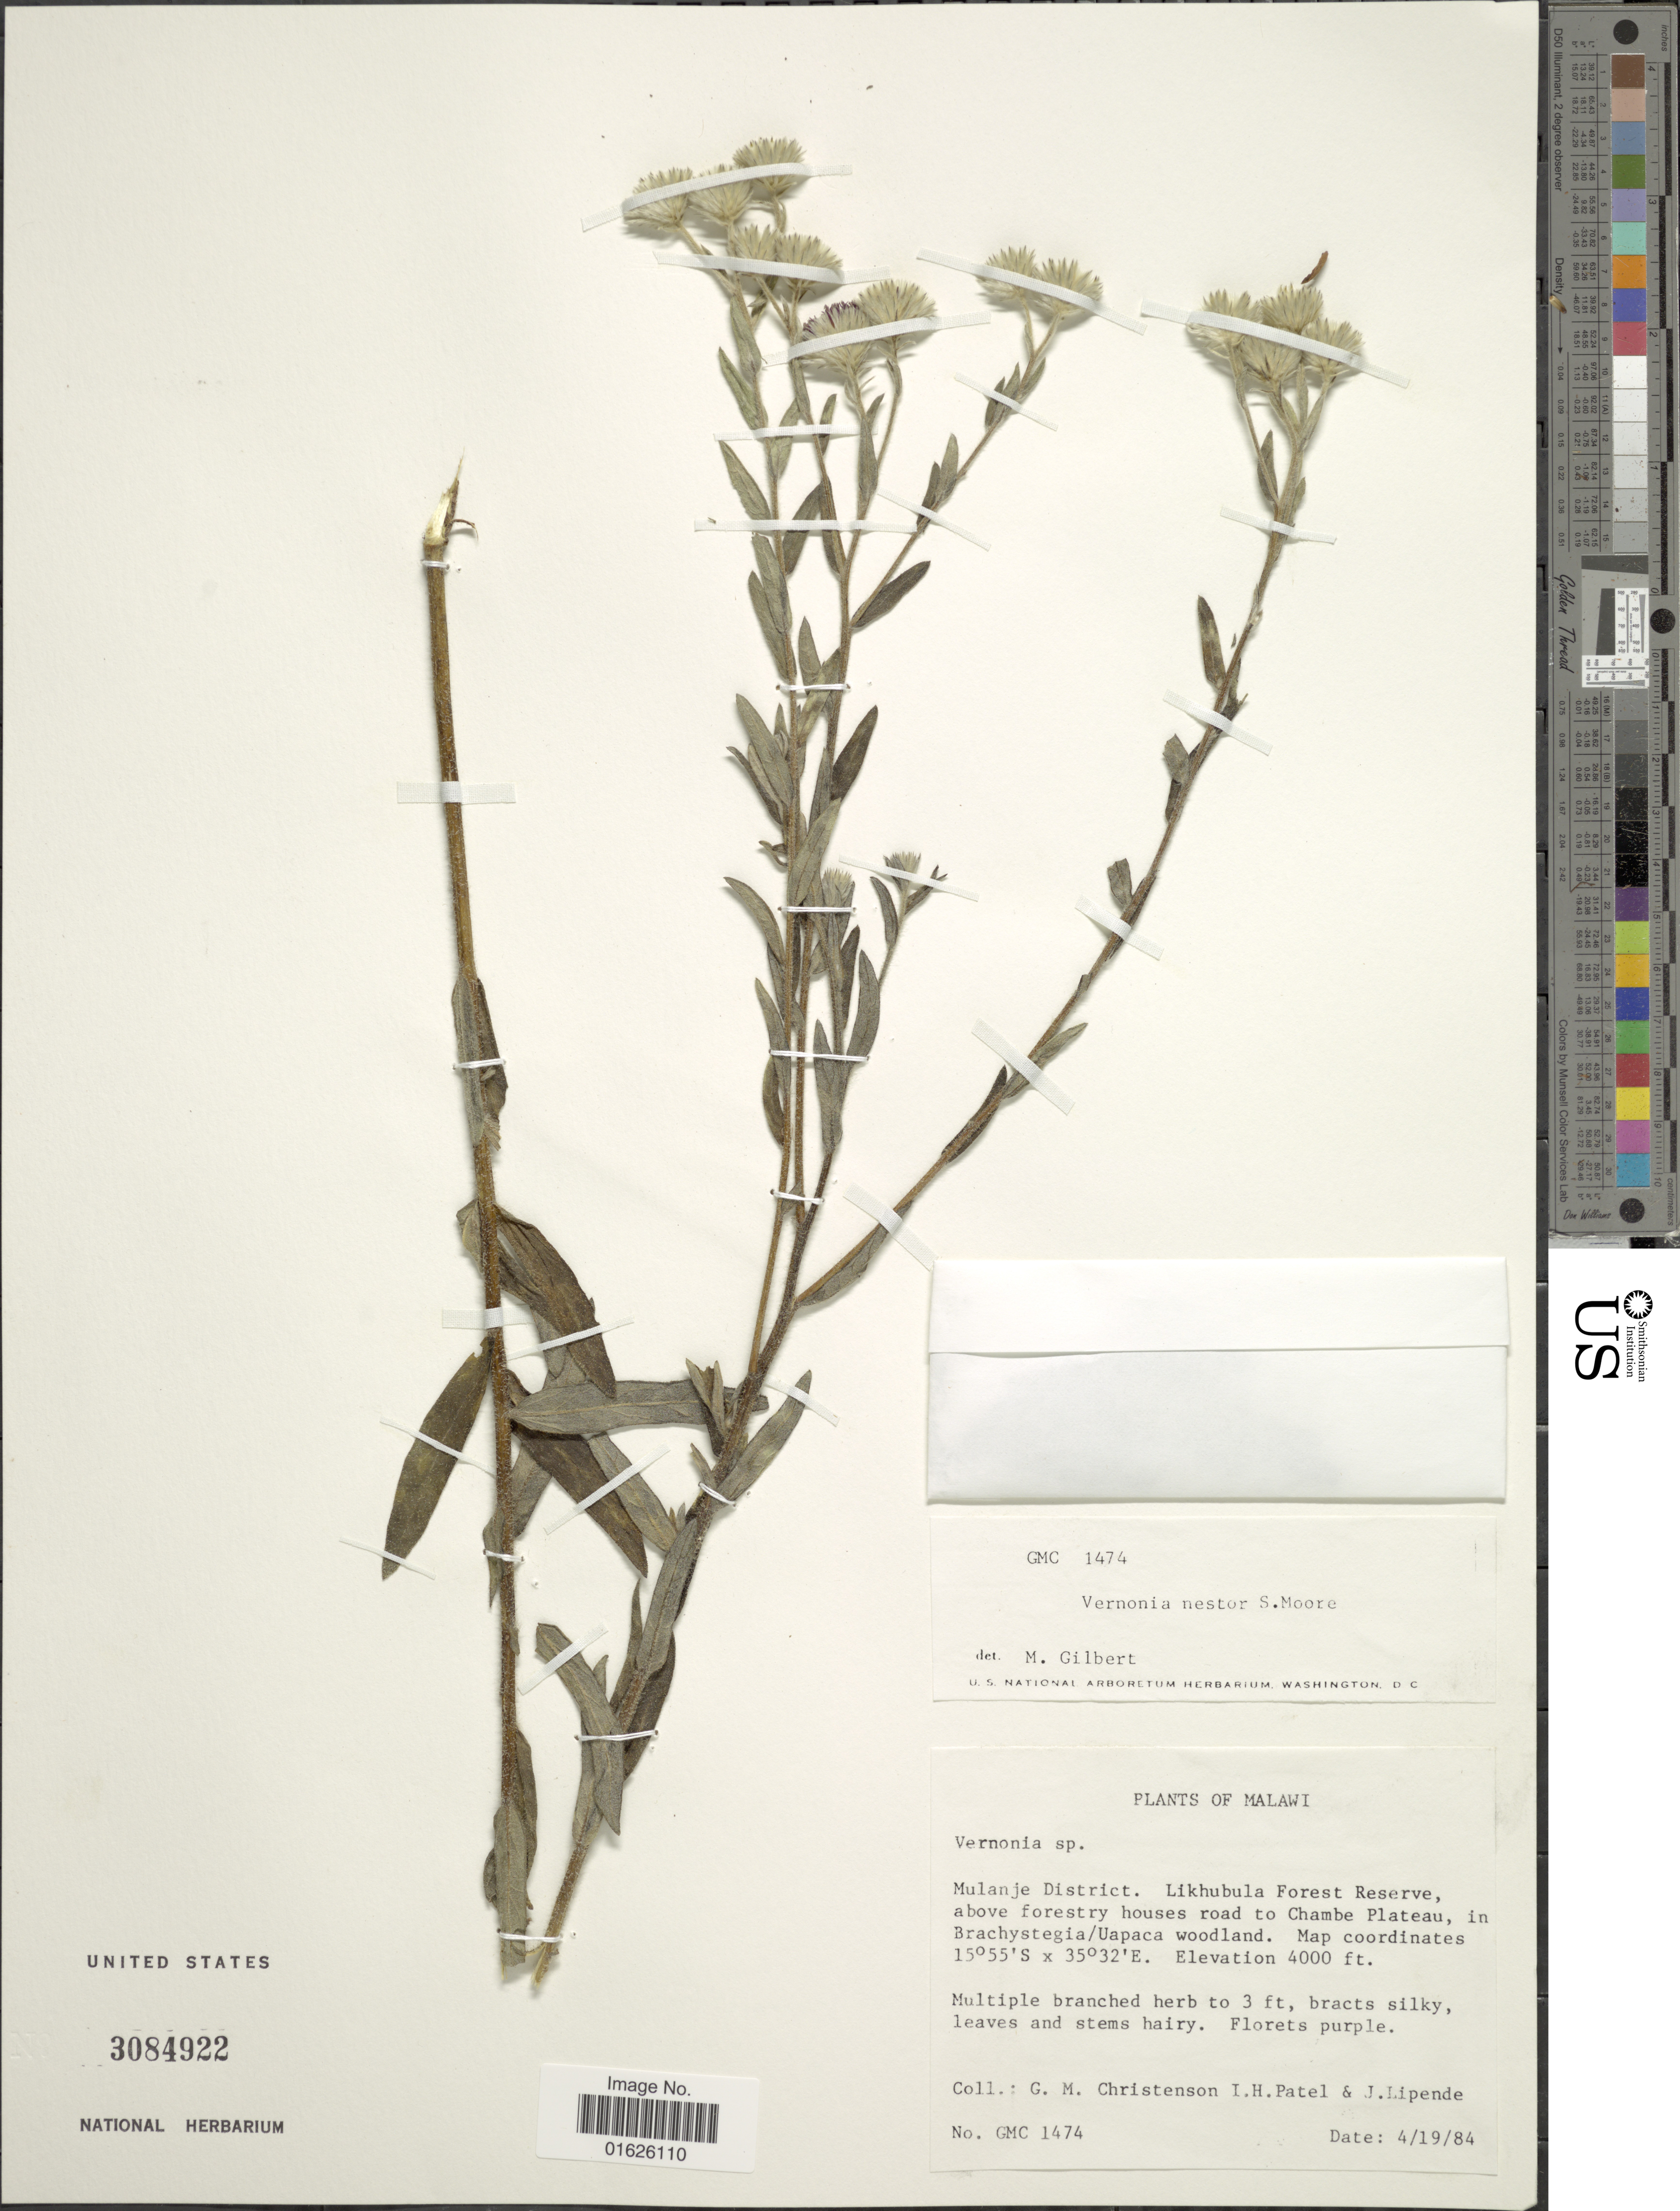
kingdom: Plantae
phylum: Tracheophyta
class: Magnoliopsida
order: Asterales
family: Asteraceae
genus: Vernoniastrum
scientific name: Vernoniastrum nestor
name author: (S. Moore) H. Rob.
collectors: G. Christenson, I. Patel & J. Lipende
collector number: GMC 1474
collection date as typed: Transcribed d/m/y: 19/4/84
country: Malawi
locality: Mulanje District, Likhubula Forest Reserve above forestry house road to Chambe Plateau, in Brachystegia/ Uapaca woodland.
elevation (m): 1219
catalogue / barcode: US 3084922